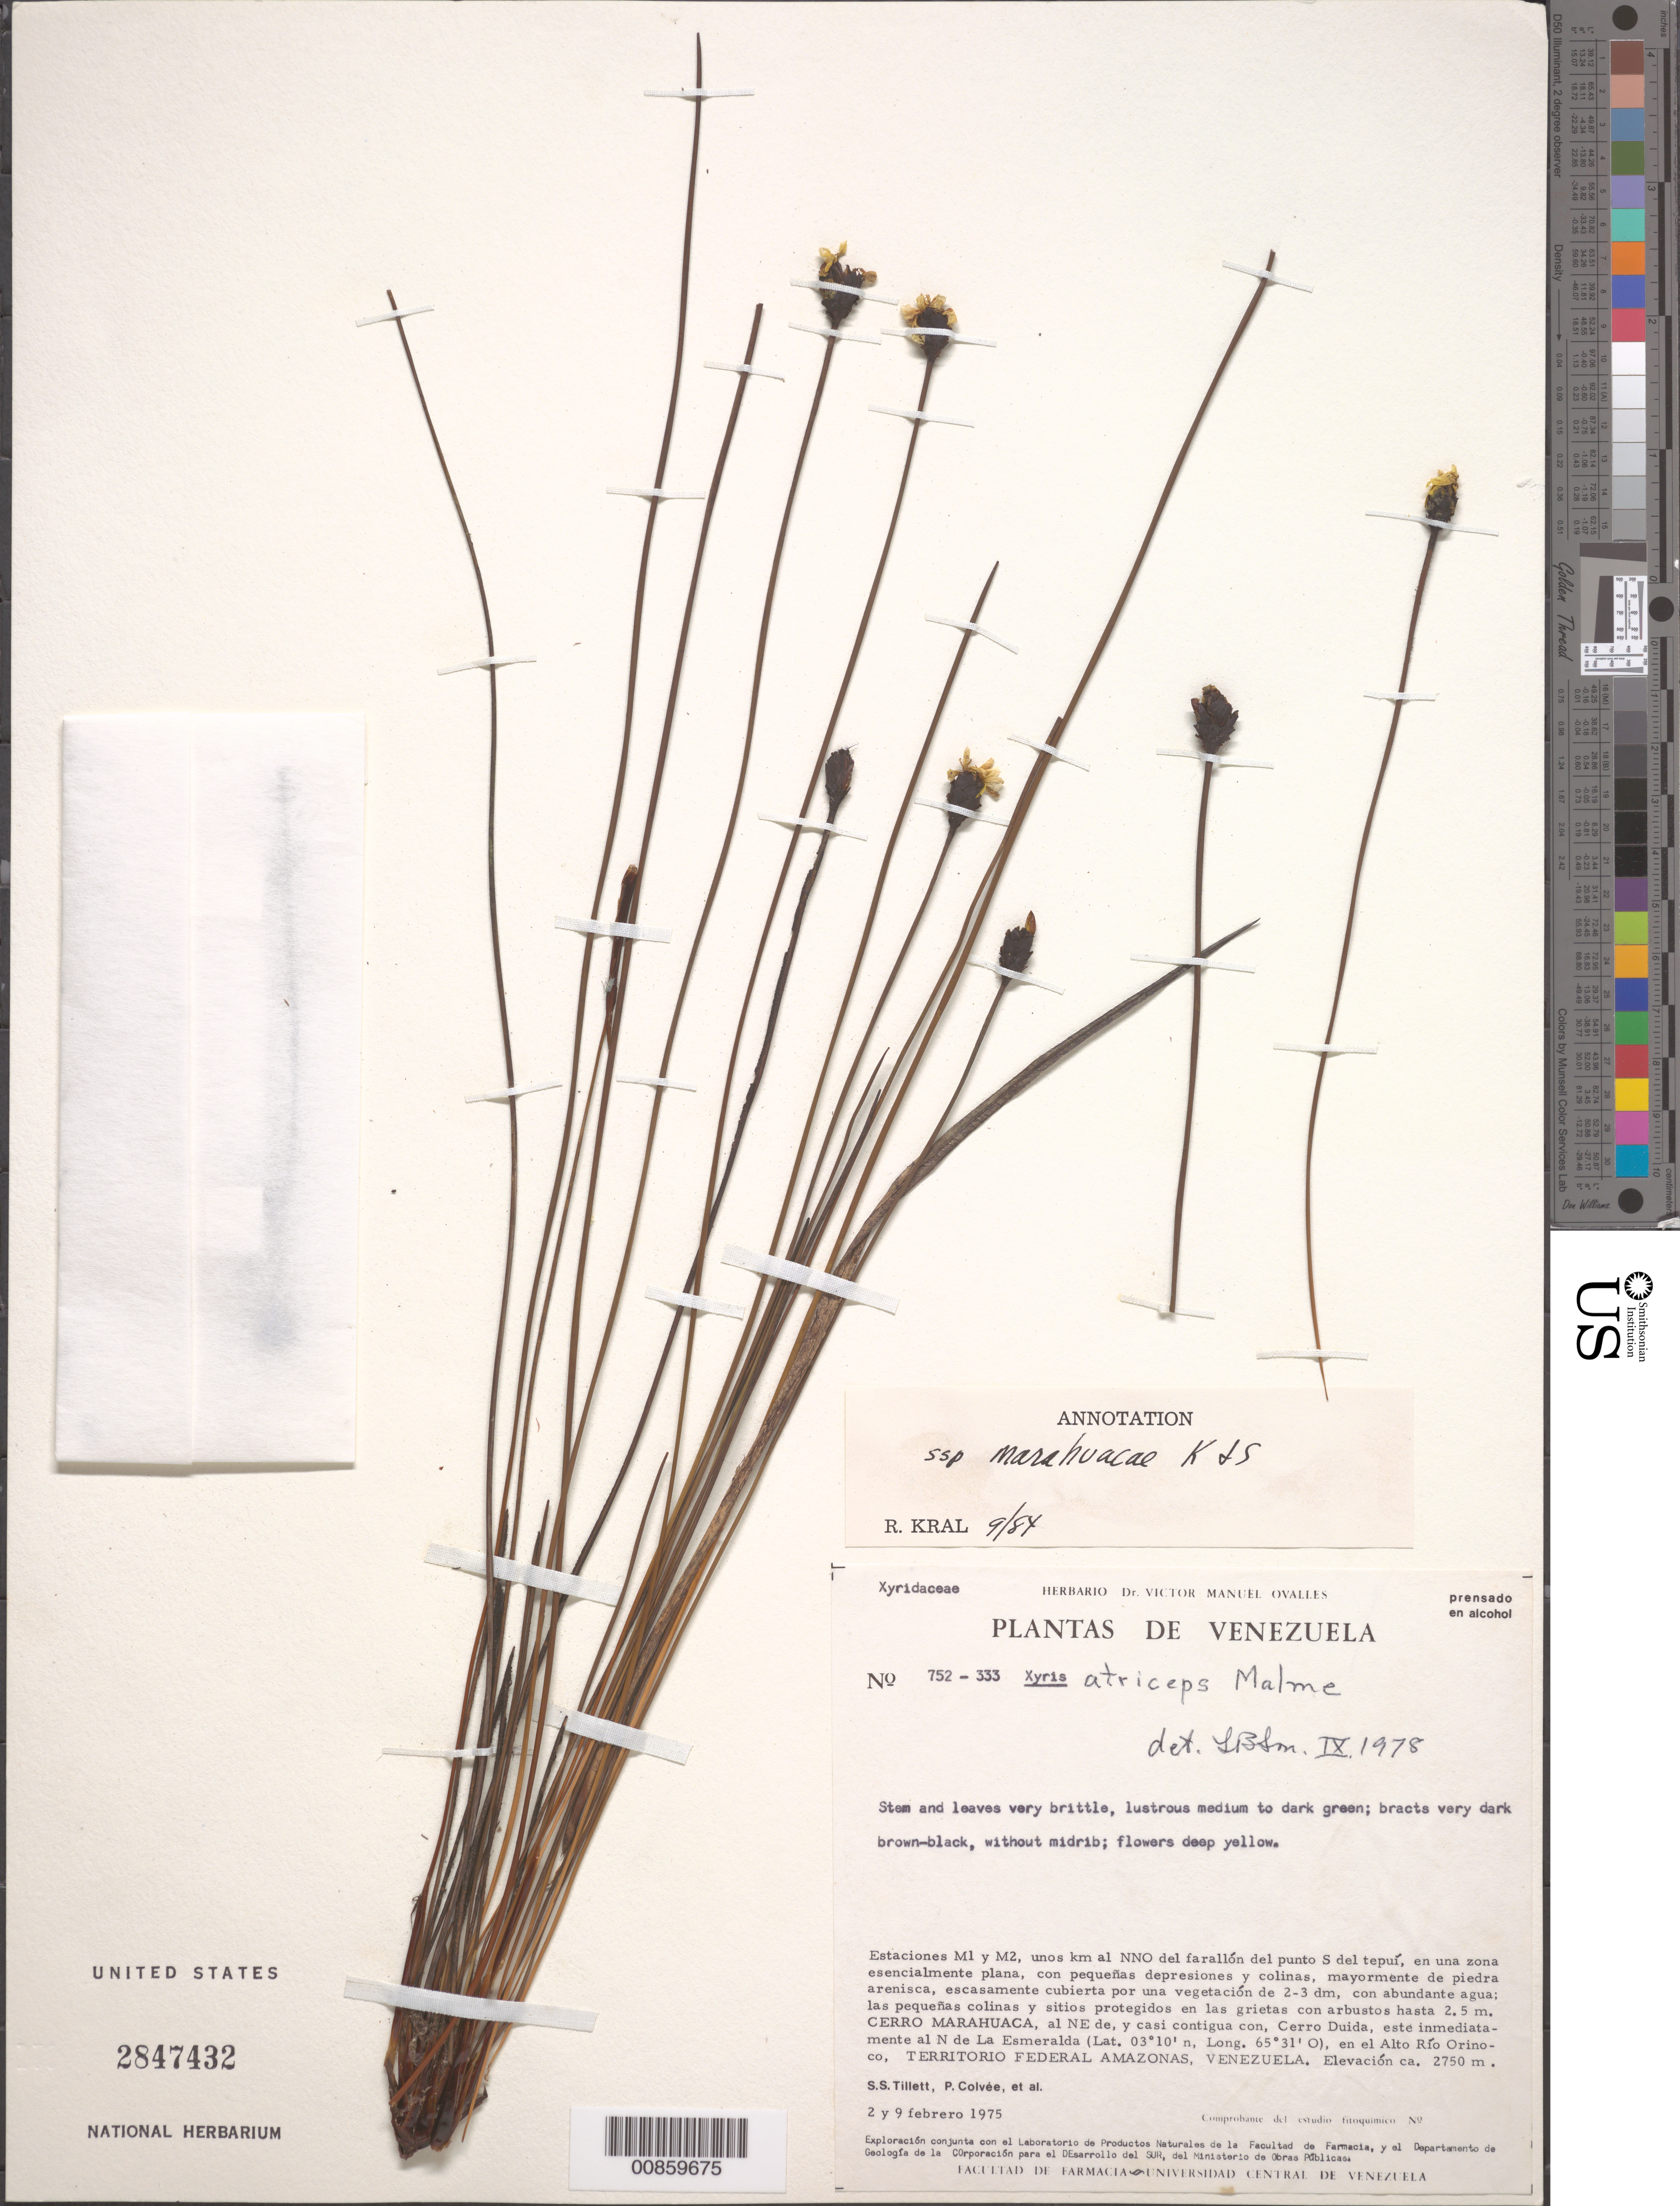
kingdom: Plantae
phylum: Tracheophyta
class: Liliopsida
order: Poales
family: Xyridaceae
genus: Xyris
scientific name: Xyris atriceps subsp. marahuacae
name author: Kral & L.B. Sm.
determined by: Kral, Robert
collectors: S. S. Tillett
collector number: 752 333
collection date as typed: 2-Feb-75 and 9-Feb-75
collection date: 1975-02-02,1975-02-09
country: Venezuela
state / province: Amazonas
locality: Cerro Marahuaca, NE de, ya casi contigua con, Cerro Duida, este inmediatamente al N de La Esmeralda, en el Alto Río Orinoco.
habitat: See supplement.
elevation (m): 2750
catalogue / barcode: US 2847432